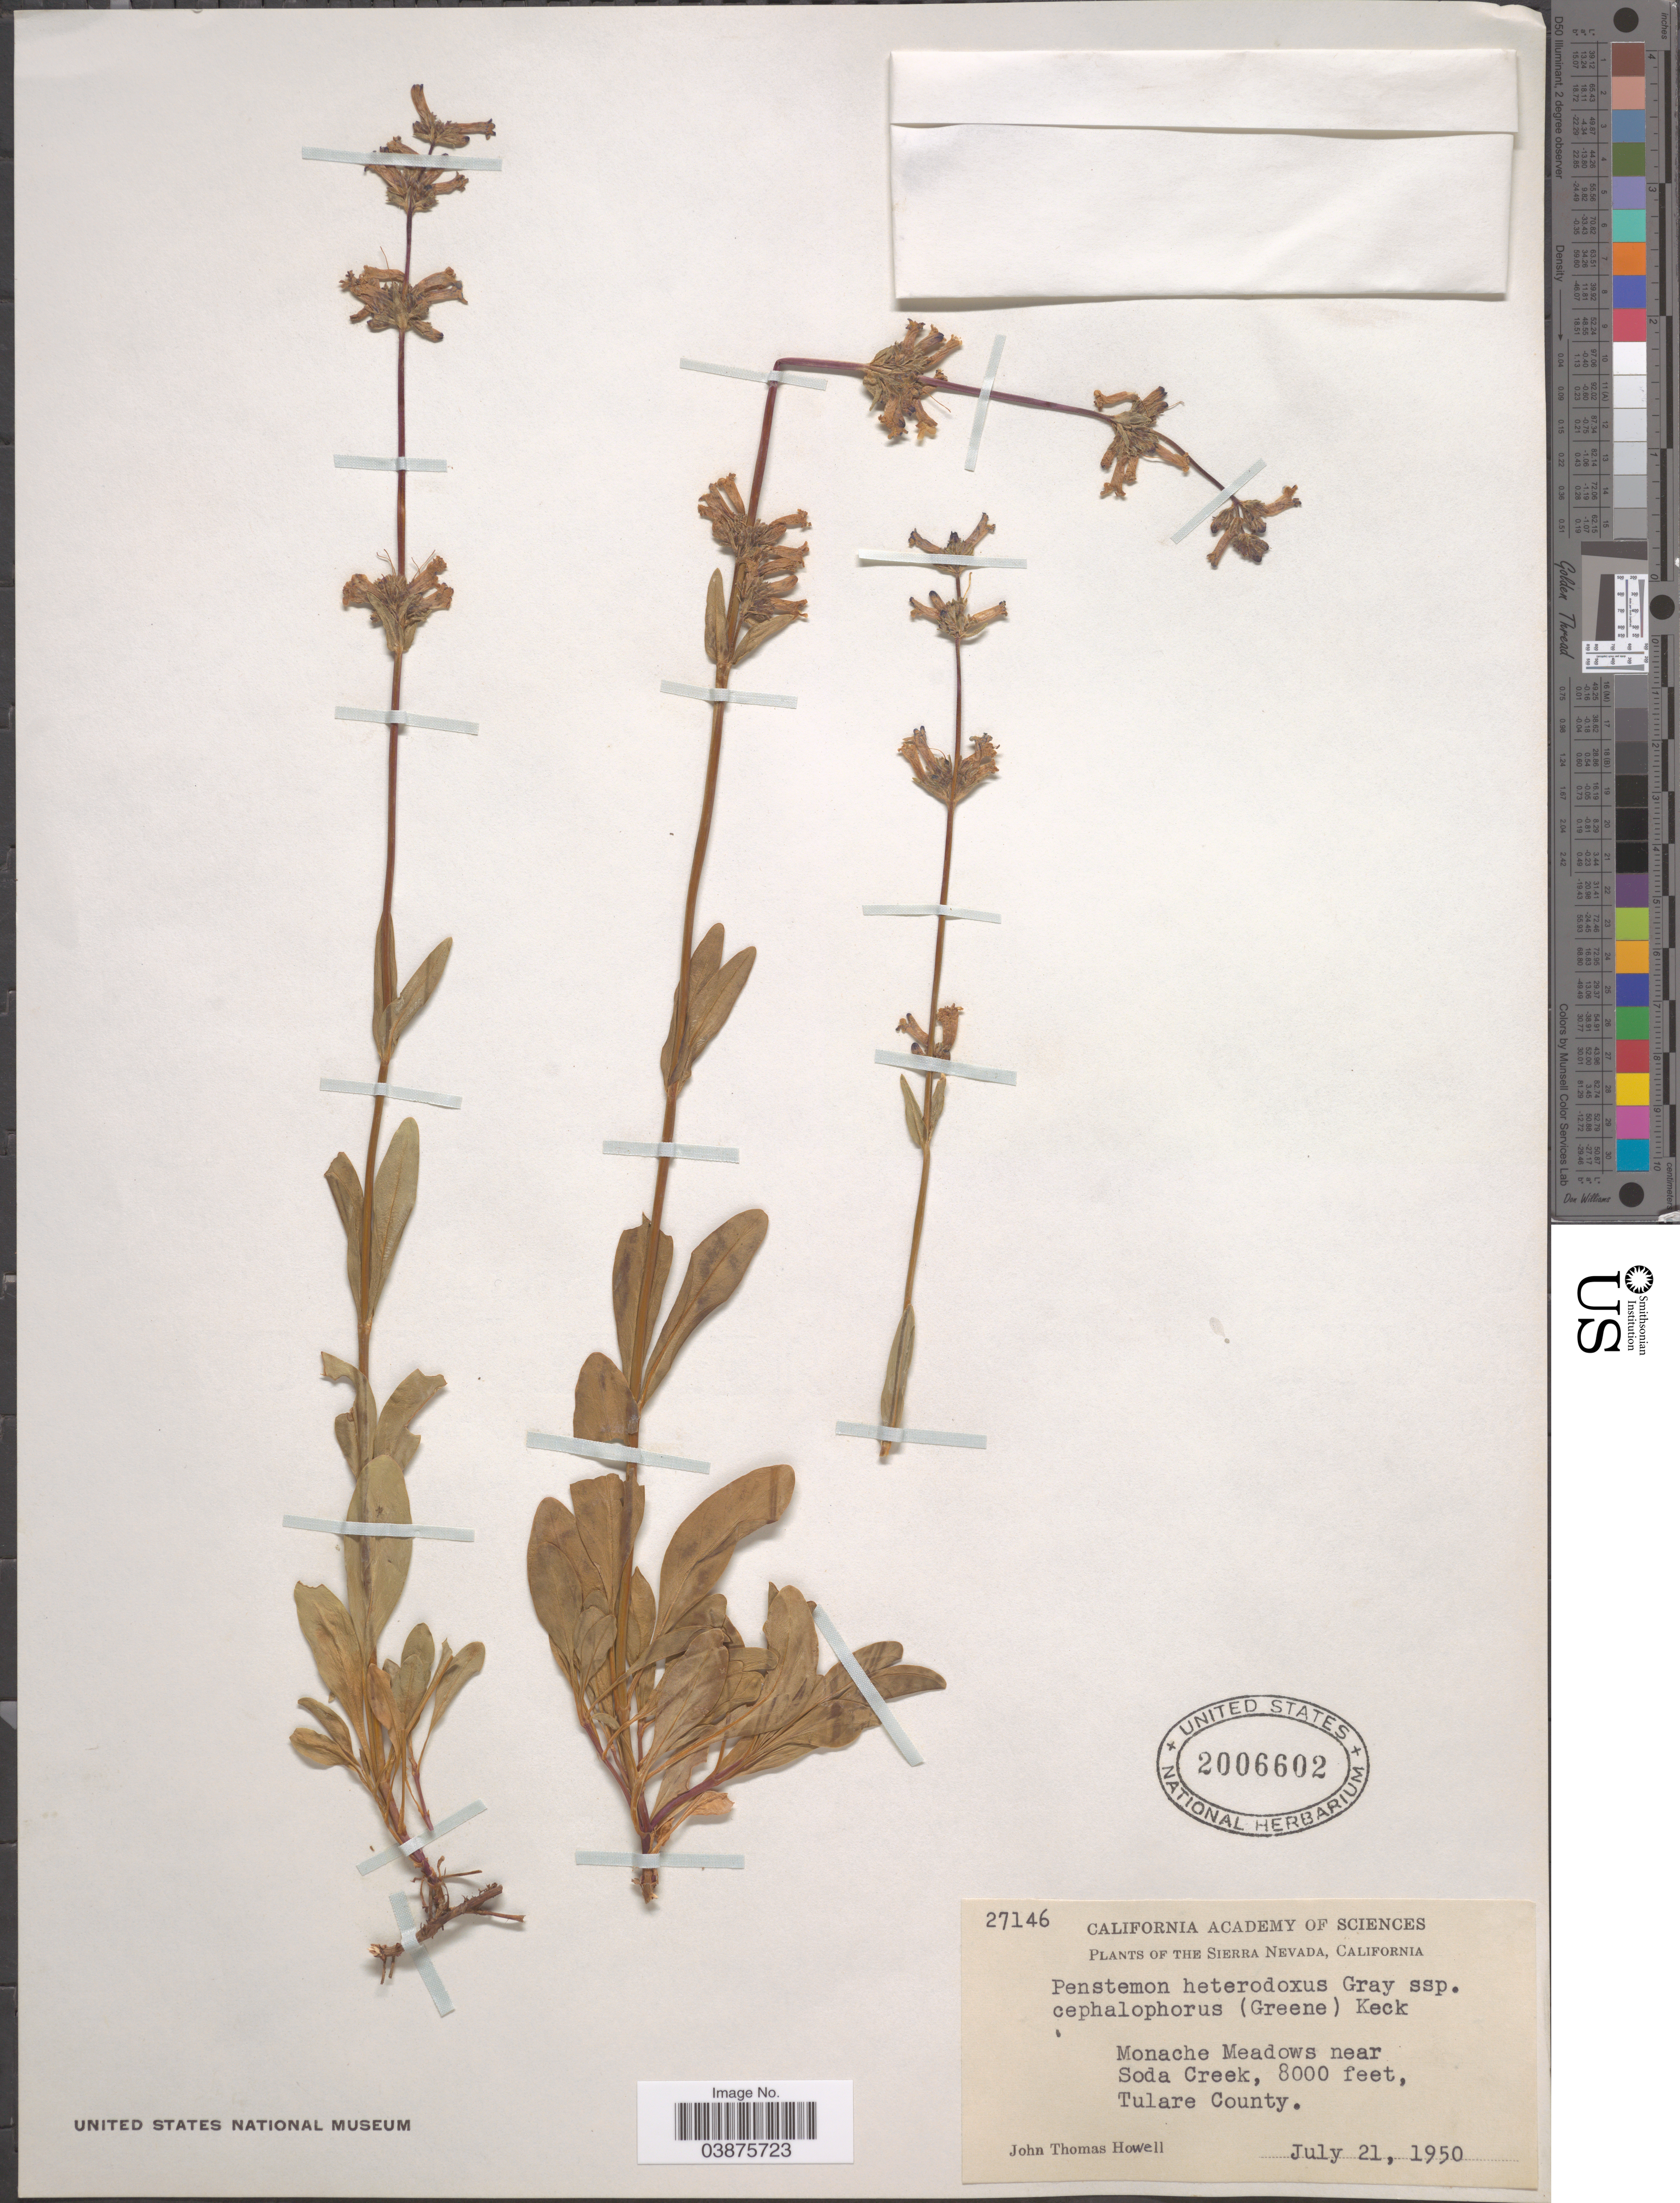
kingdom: Plantae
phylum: Tracheophyta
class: Magnoliopsida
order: Lamiales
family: Plantaginaceae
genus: Penstemon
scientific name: Penstemon heterodoxus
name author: A. Gray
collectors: J. T. Howell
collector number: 27146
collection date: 1950-07-21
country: United States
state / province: California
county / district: Tulare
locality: Sierra Nevada. Monache Meadows near Soda Creek, Tulare County.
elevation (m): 2438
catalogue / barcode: US 2006602